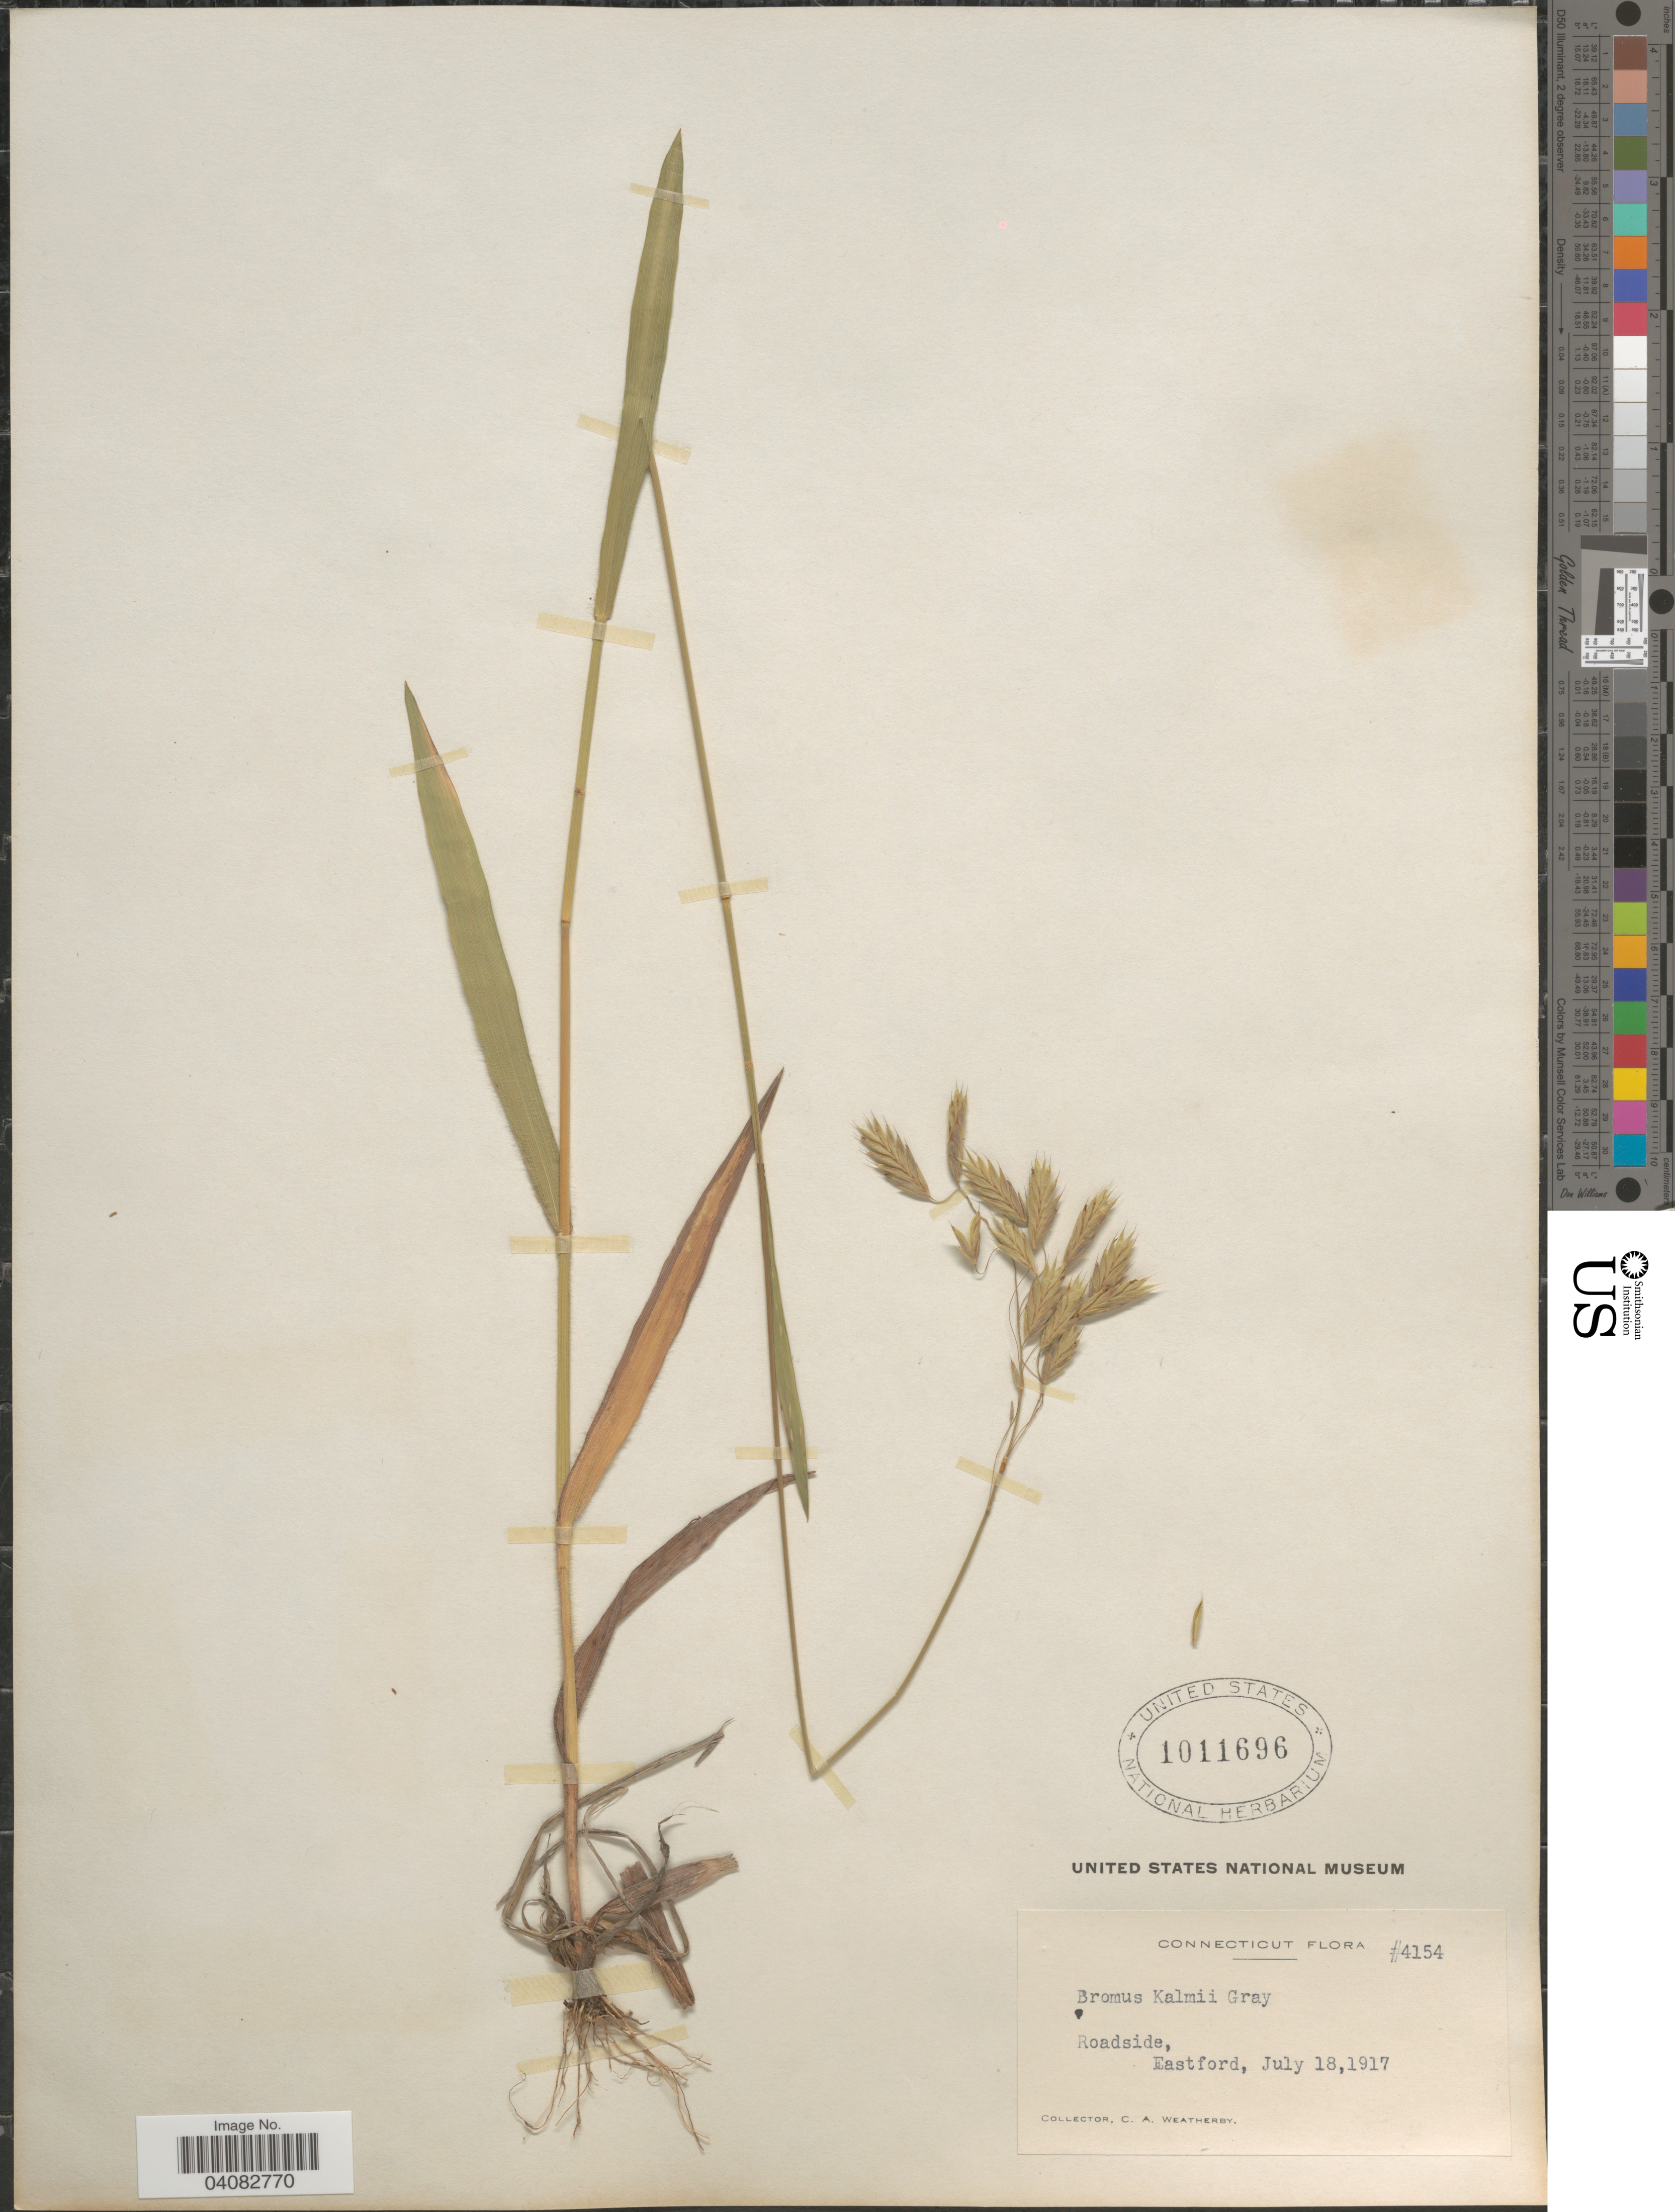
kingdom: Plantae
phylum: Tracheophyta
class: Liliopsida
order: Poales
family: Poaceae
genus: Bromus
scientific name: Bromus kalmii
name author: A. Gray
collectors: C. A. Weatherby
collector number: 4154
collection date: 1917-07-18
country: United States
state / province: Connecticut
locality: Roadside, Eastford.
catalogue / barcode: US 1011696